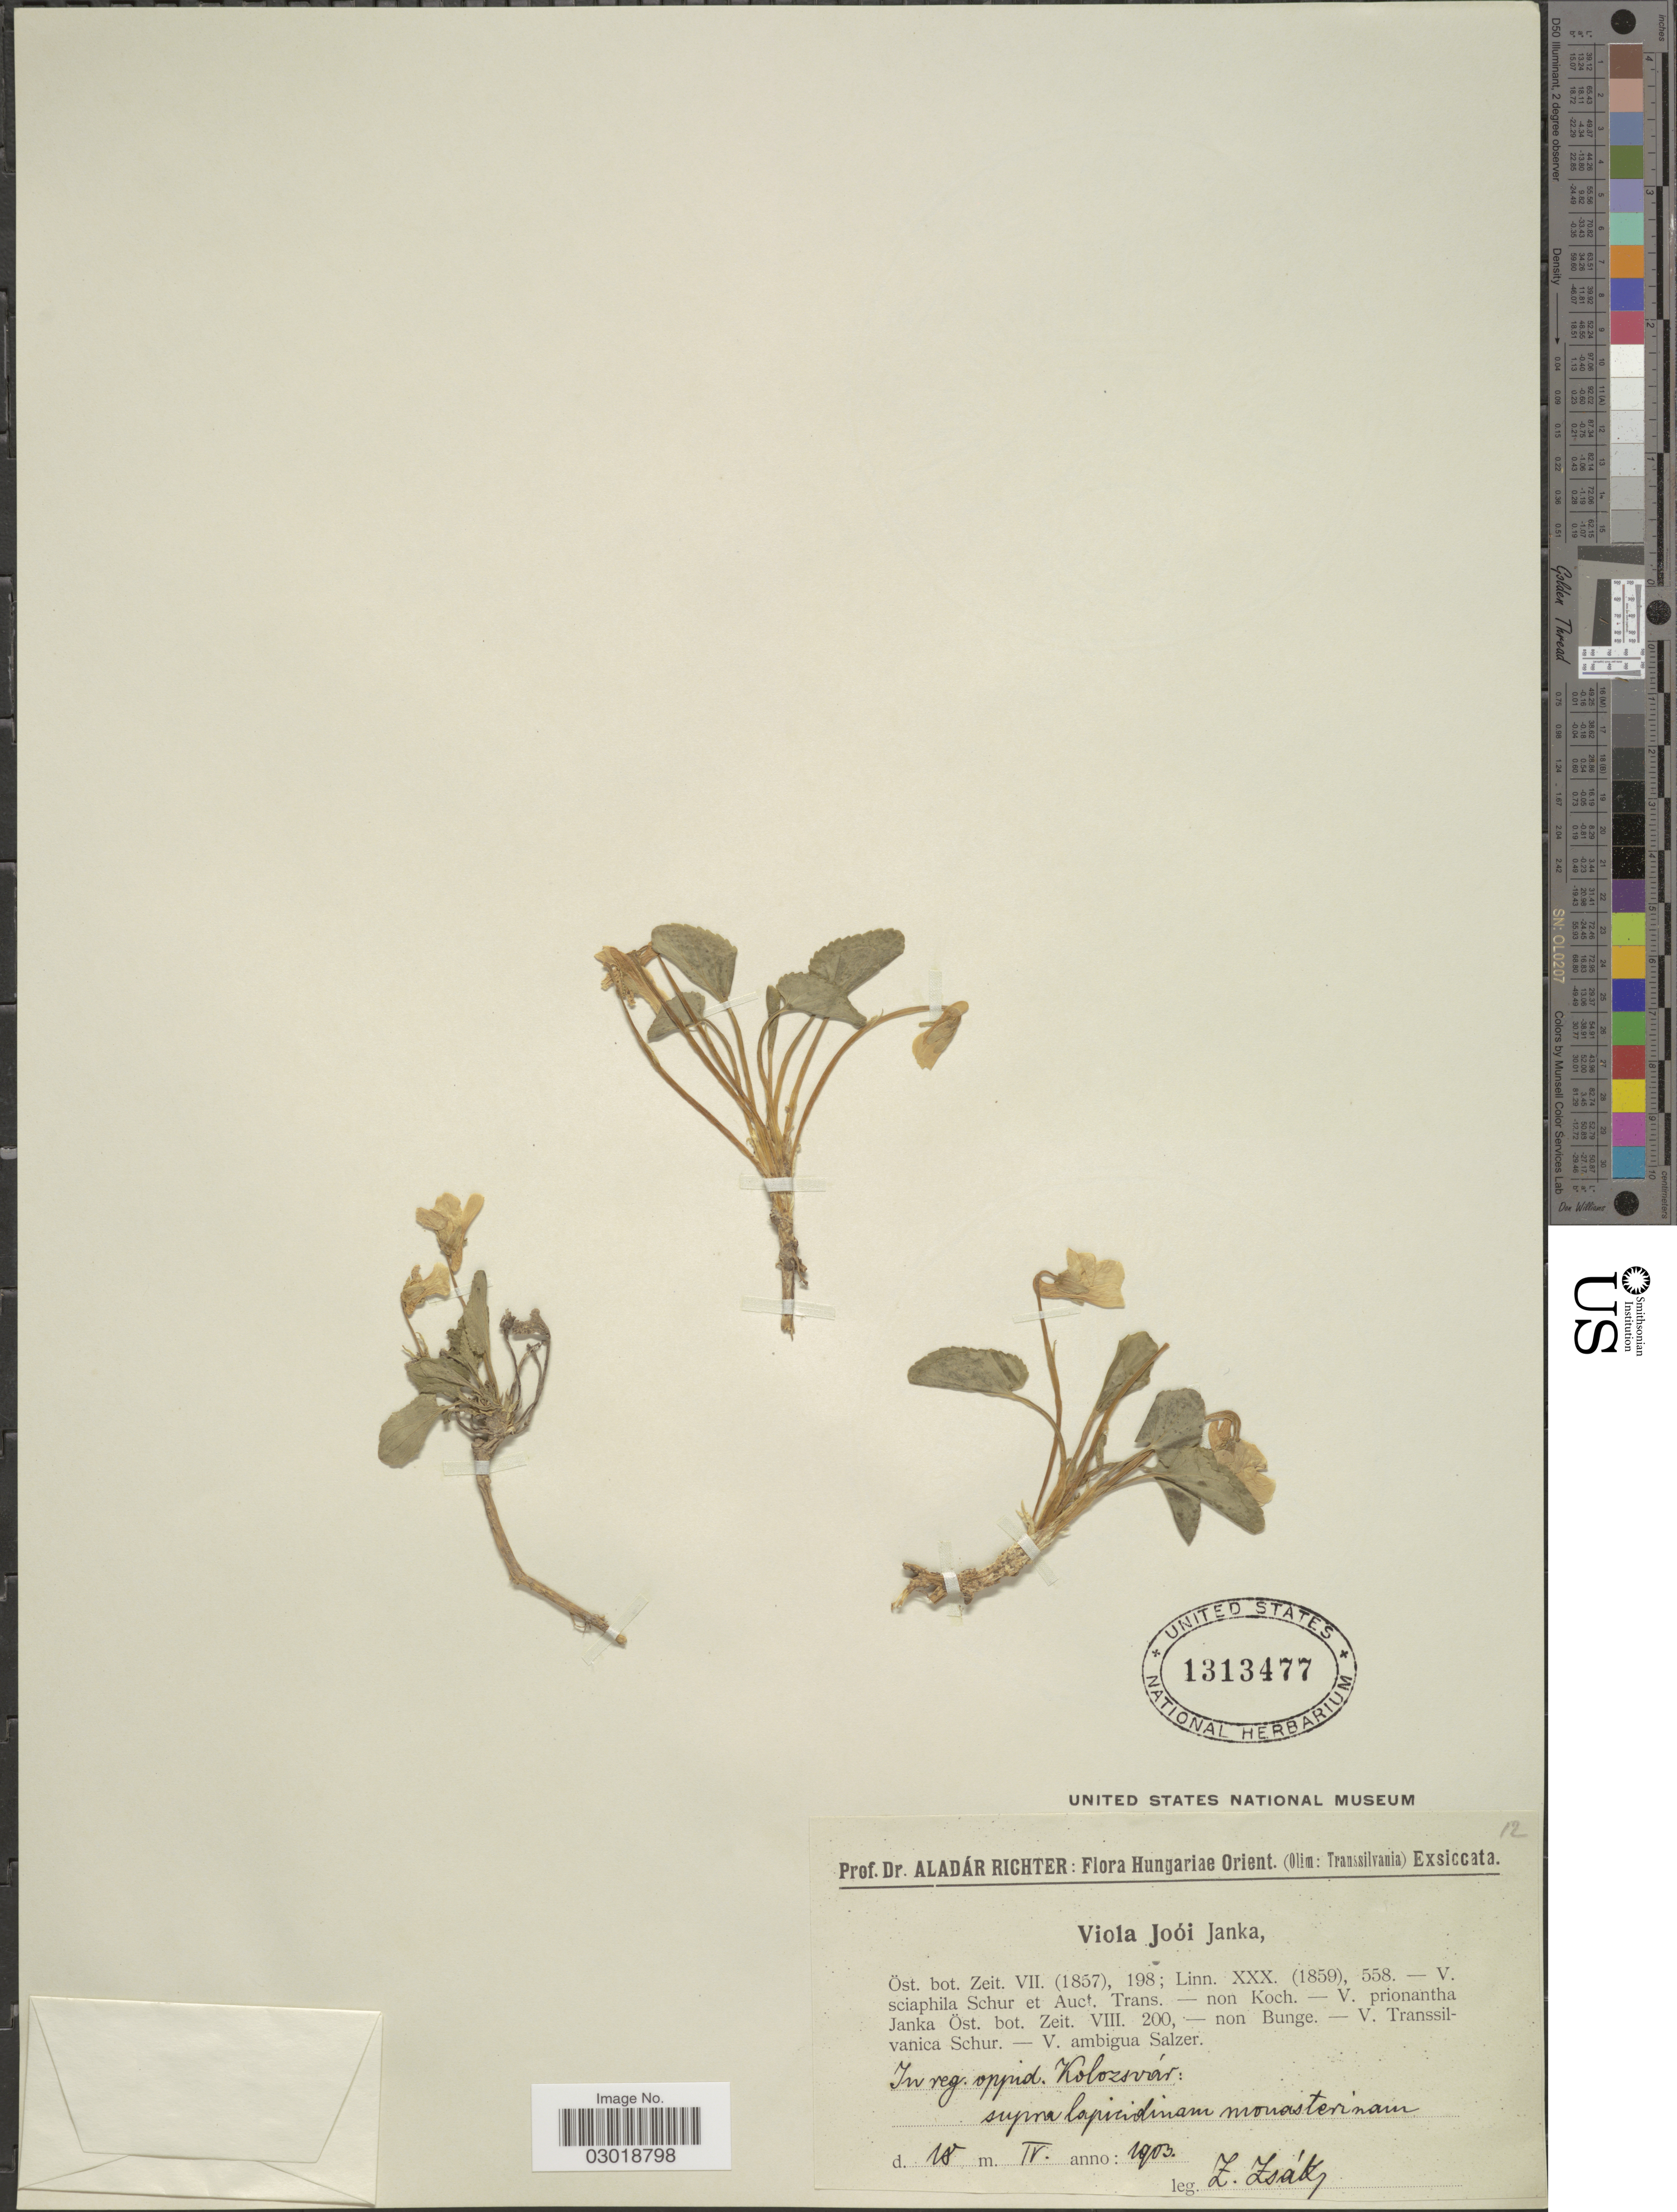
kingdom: Plantae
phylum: Tracheophyta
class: Magnoliopsida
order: Malpighiales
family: Violaceae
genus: Viola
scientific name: Viola jooi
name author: Janka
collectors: A. Richter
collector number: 12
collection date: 1903-04-18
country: Romania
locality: (Olim: Transsilvania) In reg. oppid. Kolozsvár.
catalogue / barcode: US 1313477